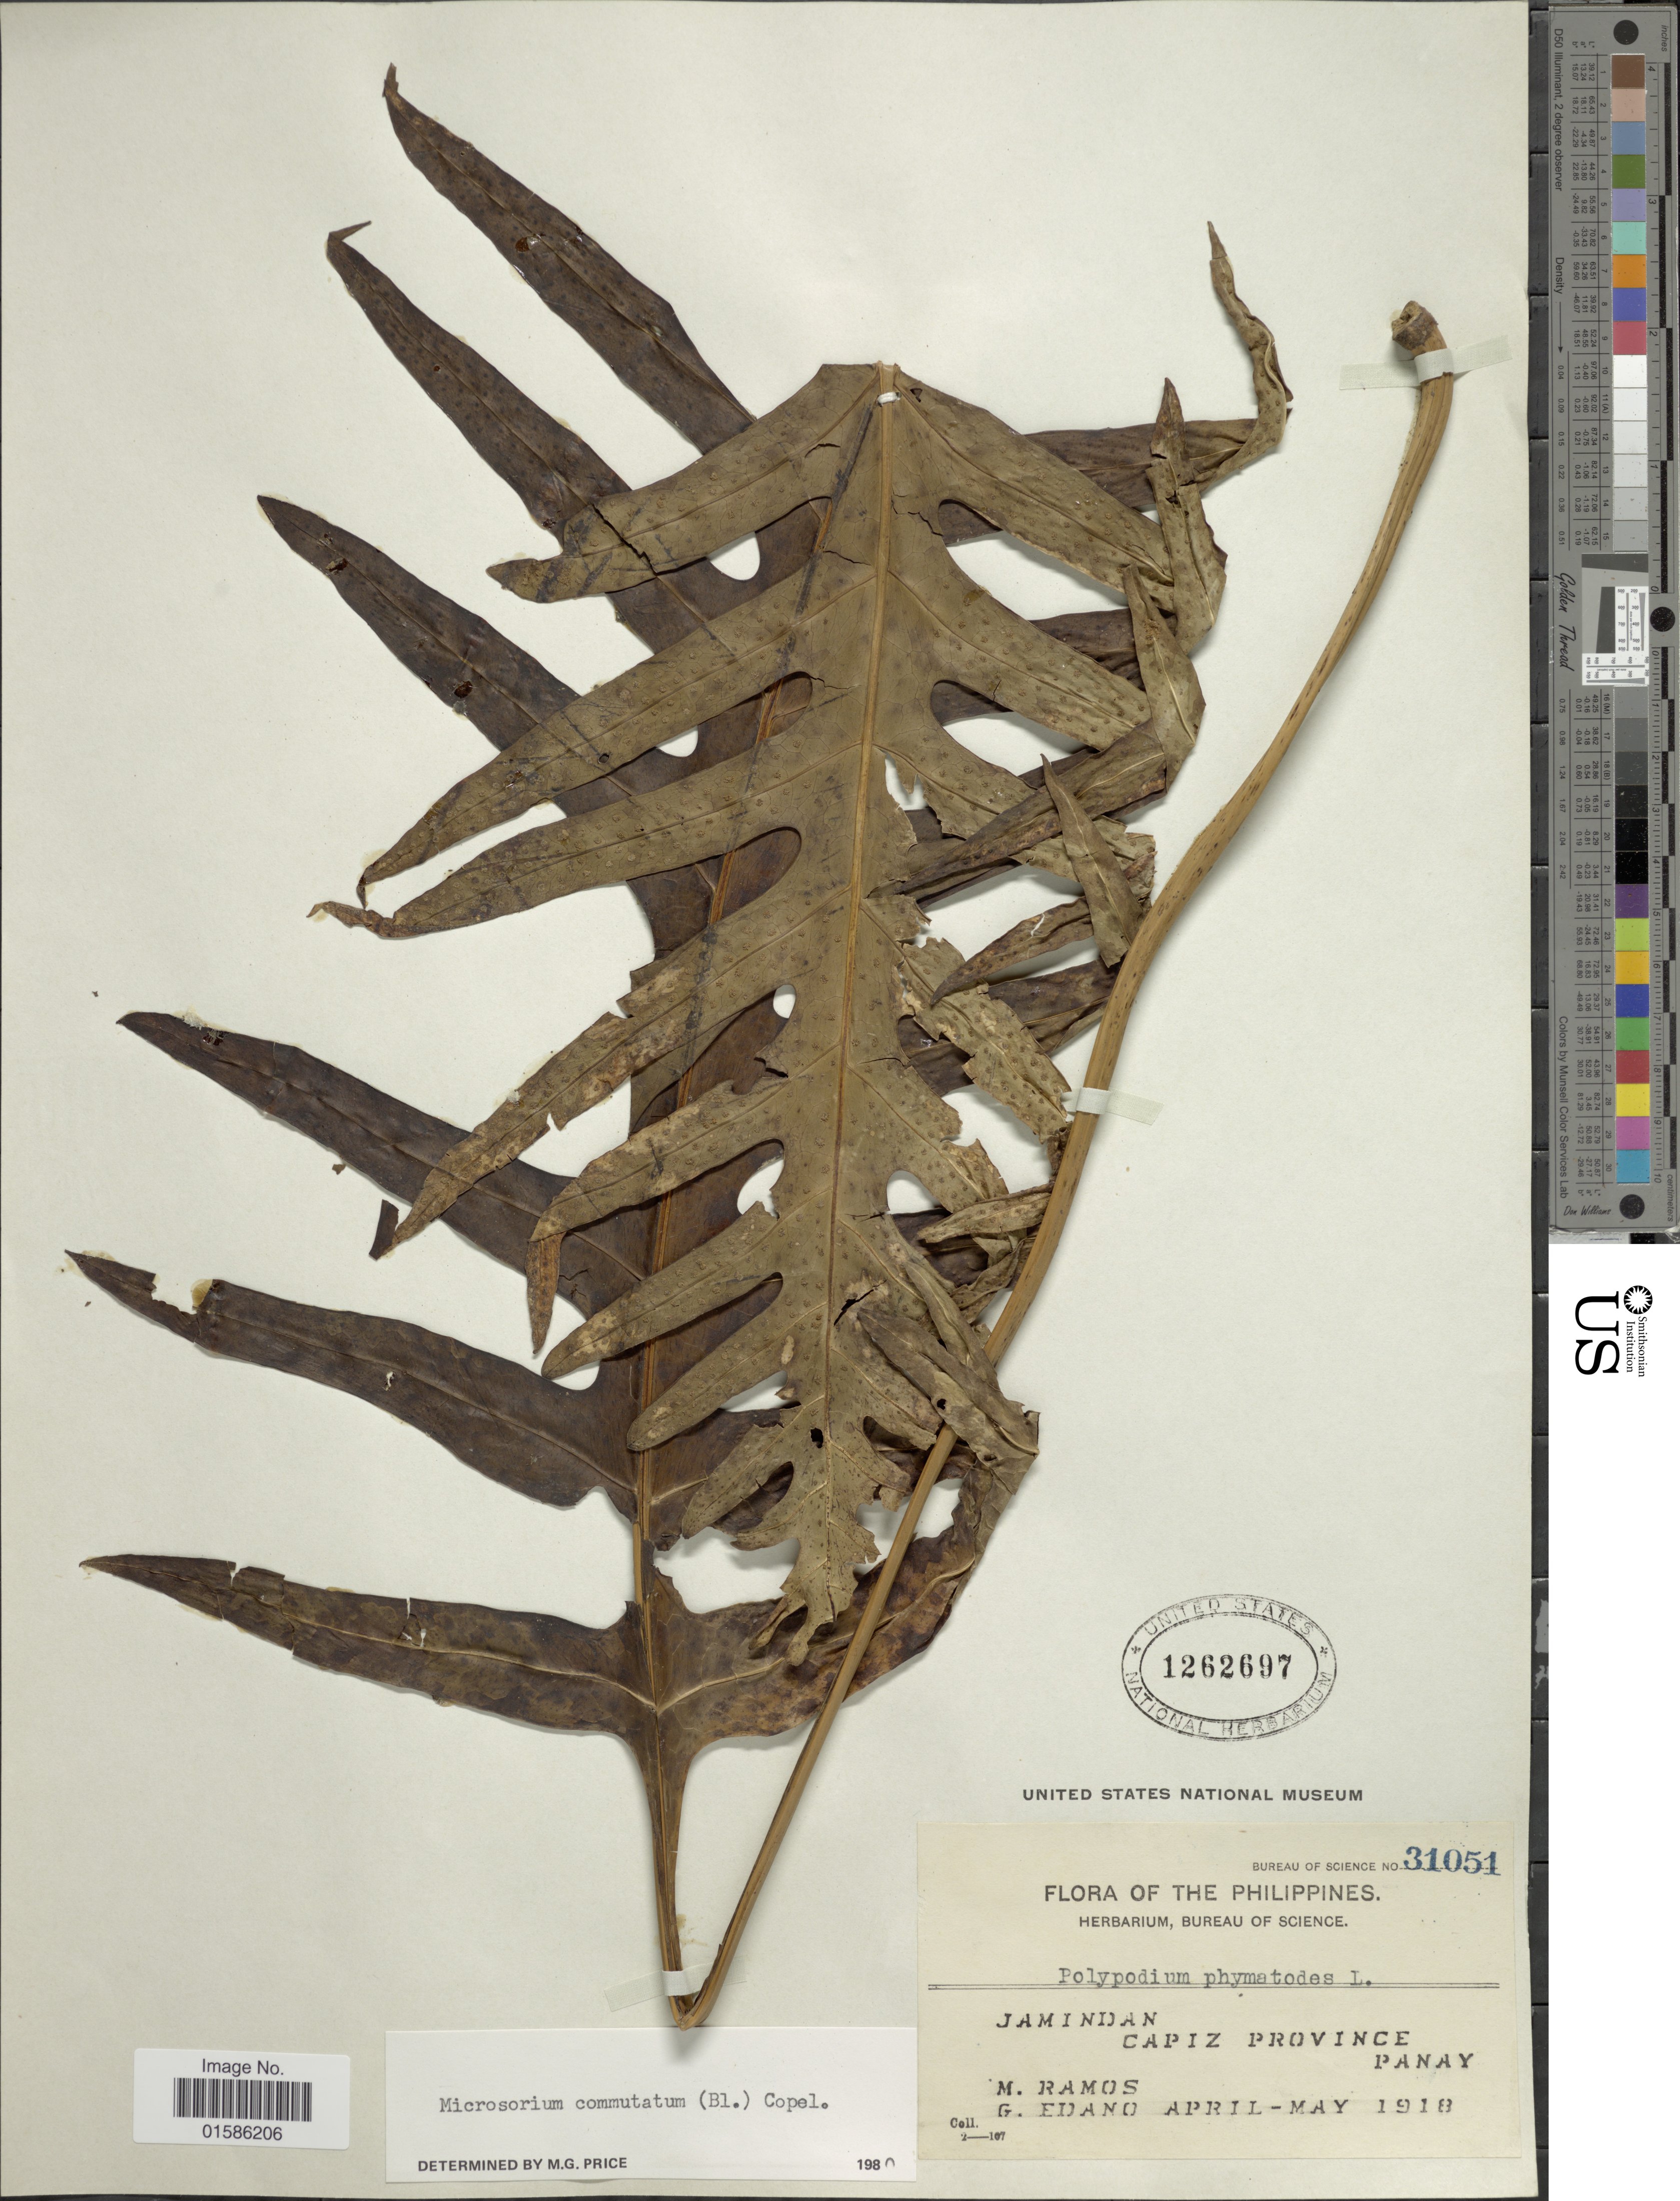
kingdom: Plantae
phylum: Tracheophyta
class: Polypodiopsida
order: Polypodiales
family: Polypodiaceae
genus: Microsorum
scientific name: Microsorum commutatum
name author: (Blume) Copel.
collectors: M. Ramos & G. Edaño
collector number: Bureau of Science 31051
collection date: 1918-04/1918-05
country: Philippines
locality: Jamindan, Capiz Province, Panay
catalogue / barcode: US 1262697